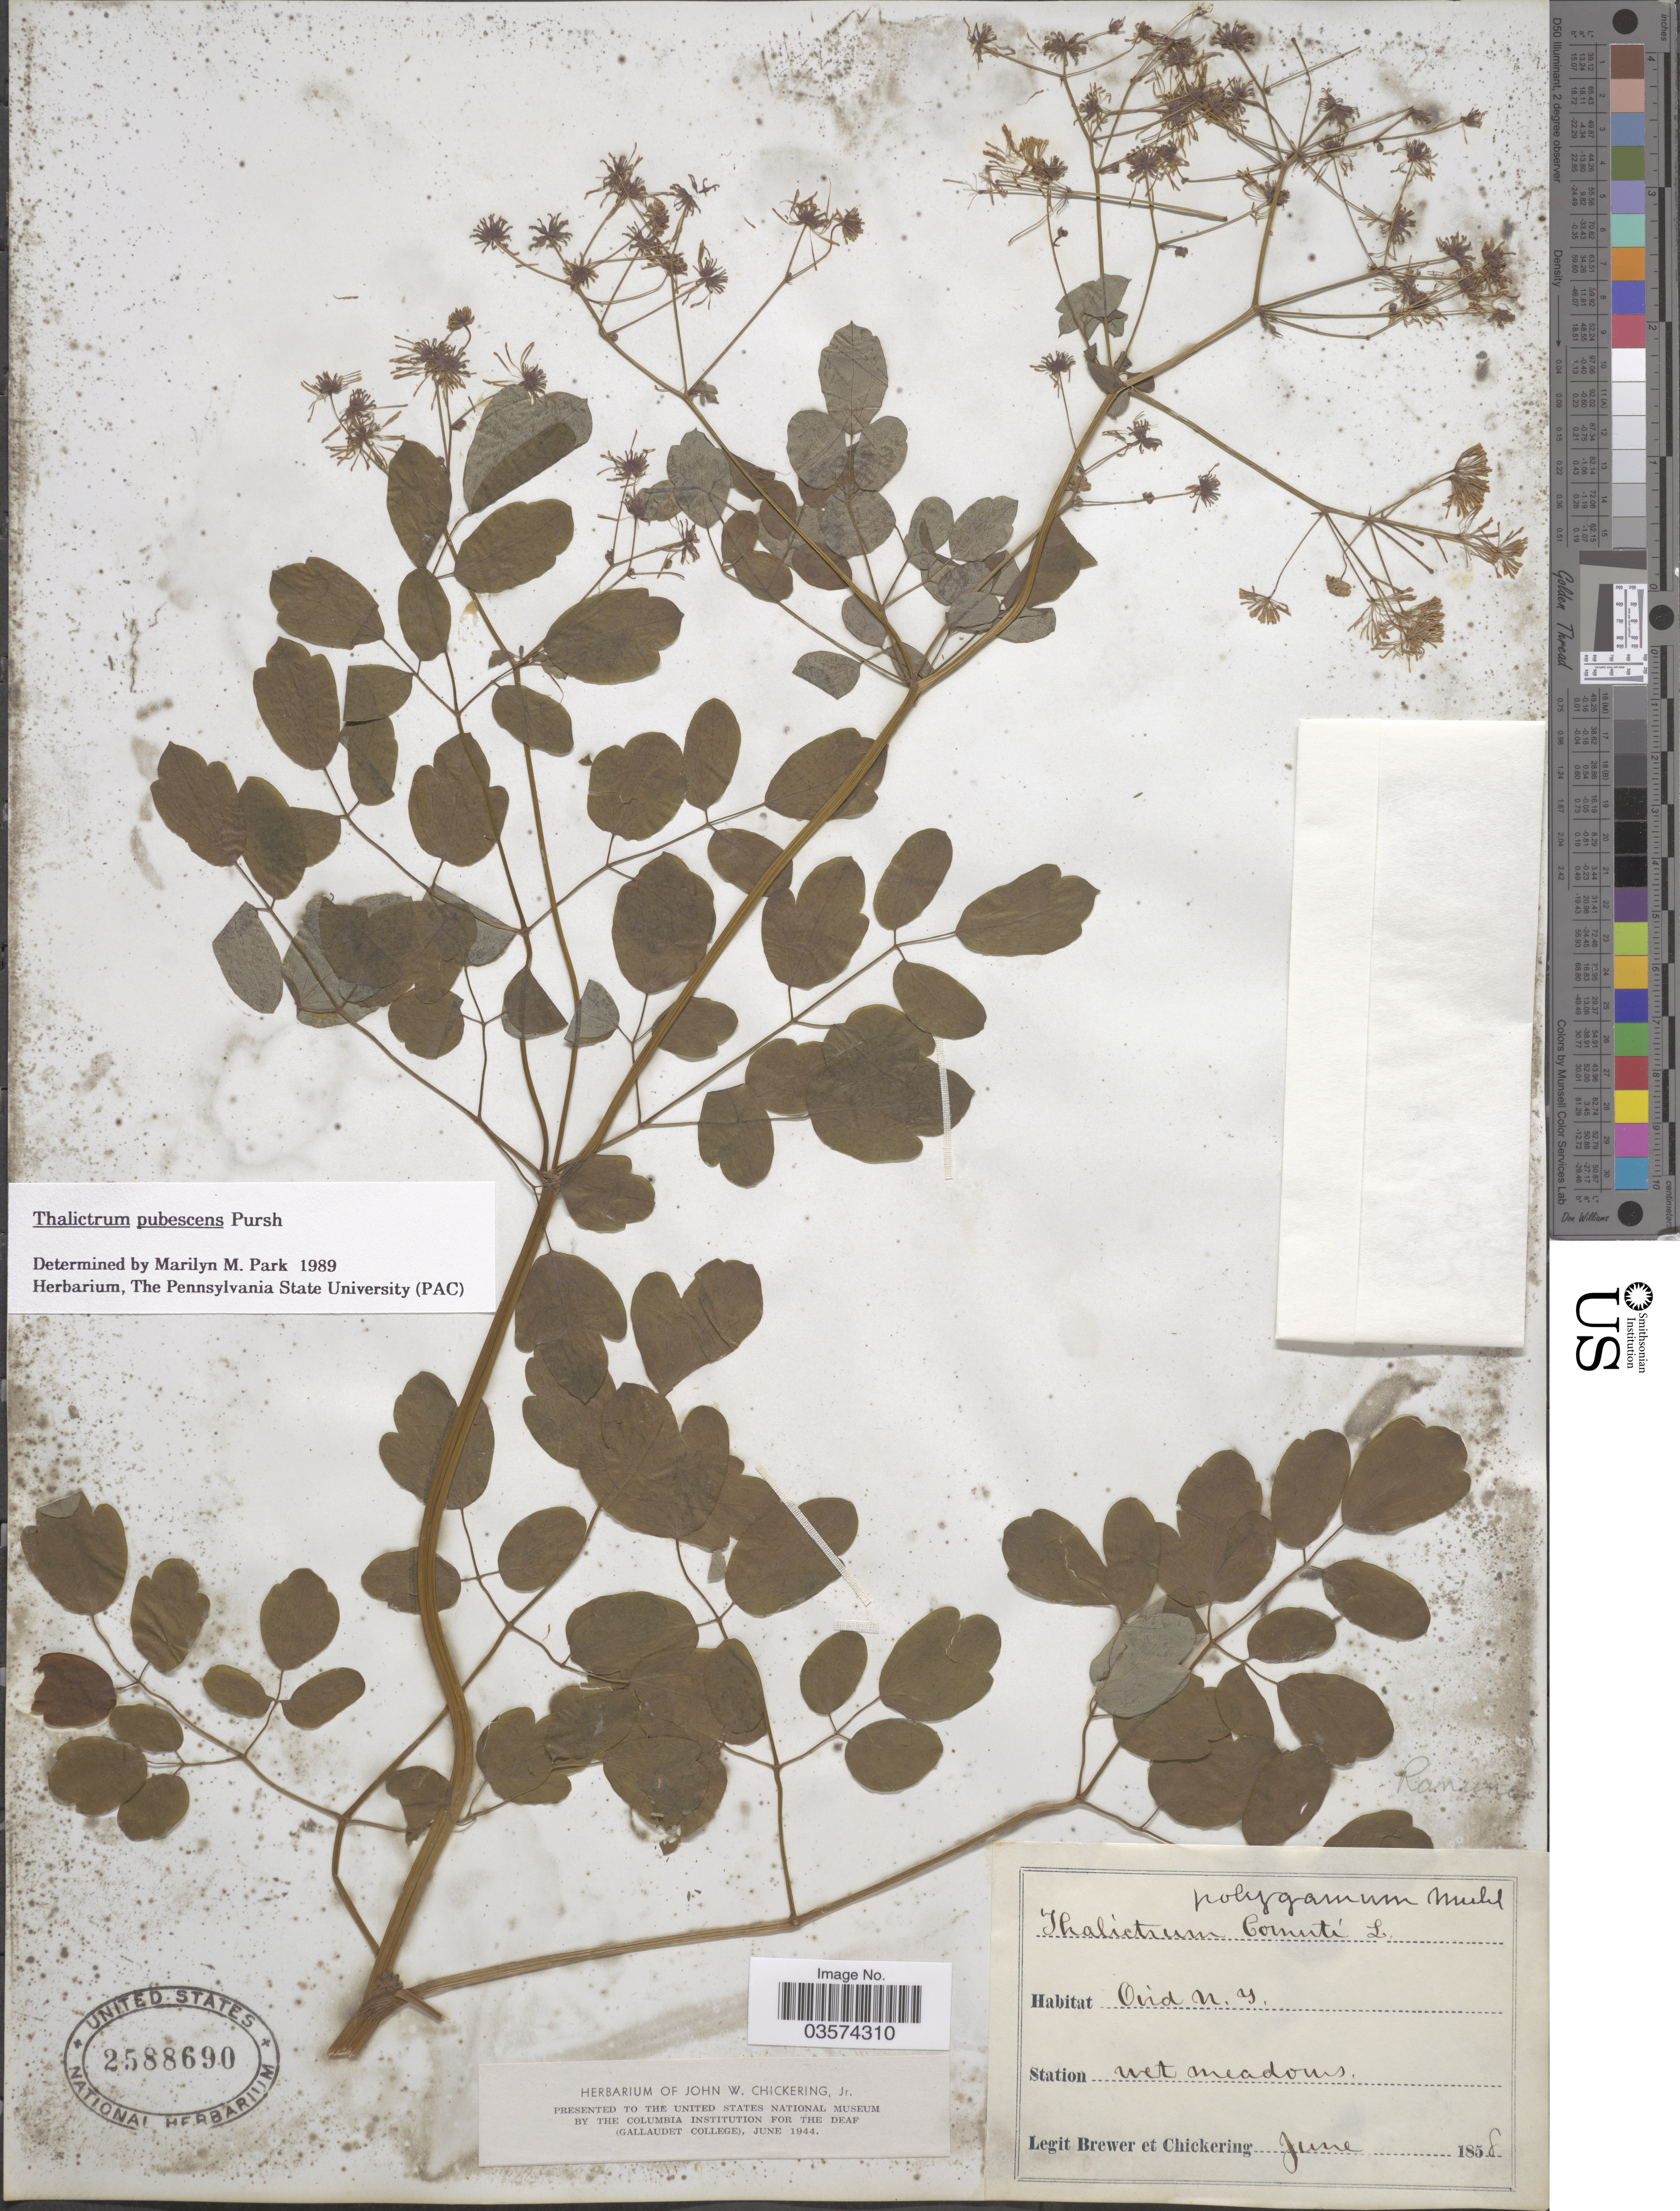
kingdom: Plantae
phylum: Tracheophyta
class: Magnoliopsida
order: Ranunculales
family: Ranunculaceae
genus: Thalictrum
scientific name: Thalictrum pubescens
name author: Pursh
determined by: Park, Marilyn Marqueen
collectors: -. Brewer & J. Chickering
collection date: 1858-06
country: United States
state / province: New York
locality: Ovid.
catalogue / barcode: US 2588690